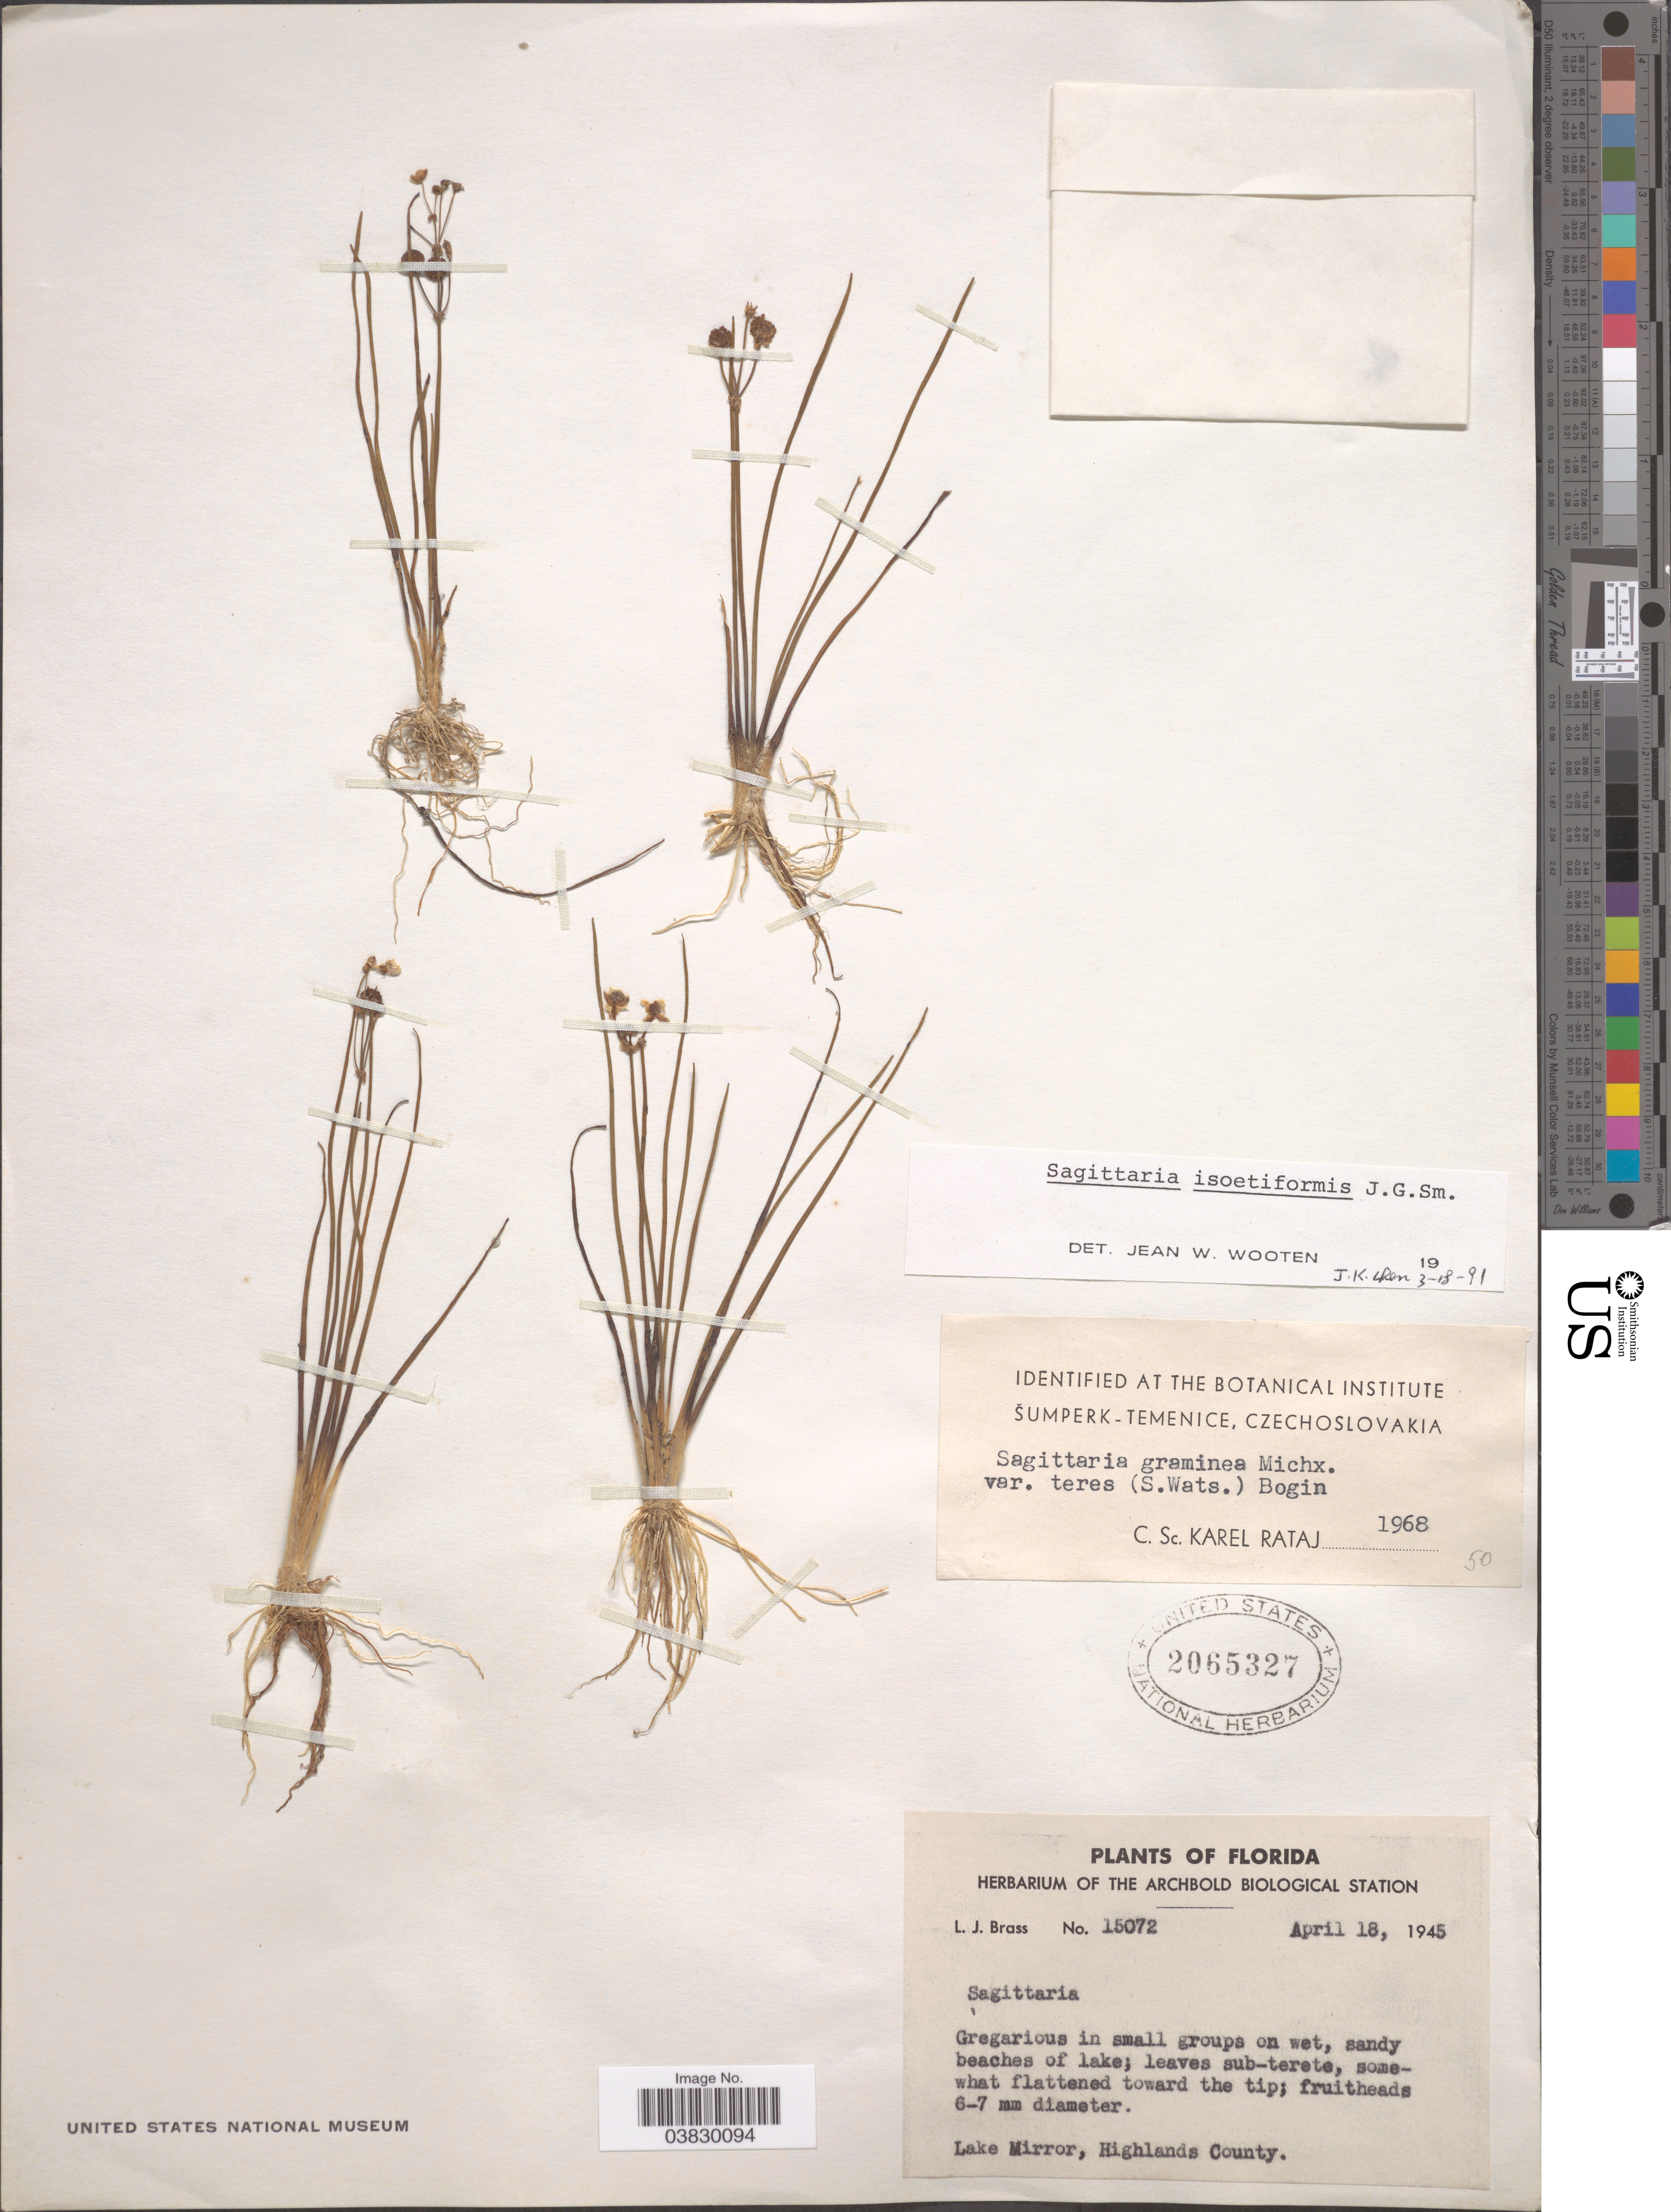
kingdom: Plantae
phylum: Tracheophyta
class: Liliopsida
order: Alismatales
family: Alismataceae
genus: Sagittaria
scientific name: Sagittaria graminea var. graminea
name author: Michx.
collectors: L. J. Brass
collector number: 15072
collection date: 1945-04-18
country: United States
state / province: Florida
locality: Lake Mirror, Highlands County.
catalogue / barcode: US 2065327